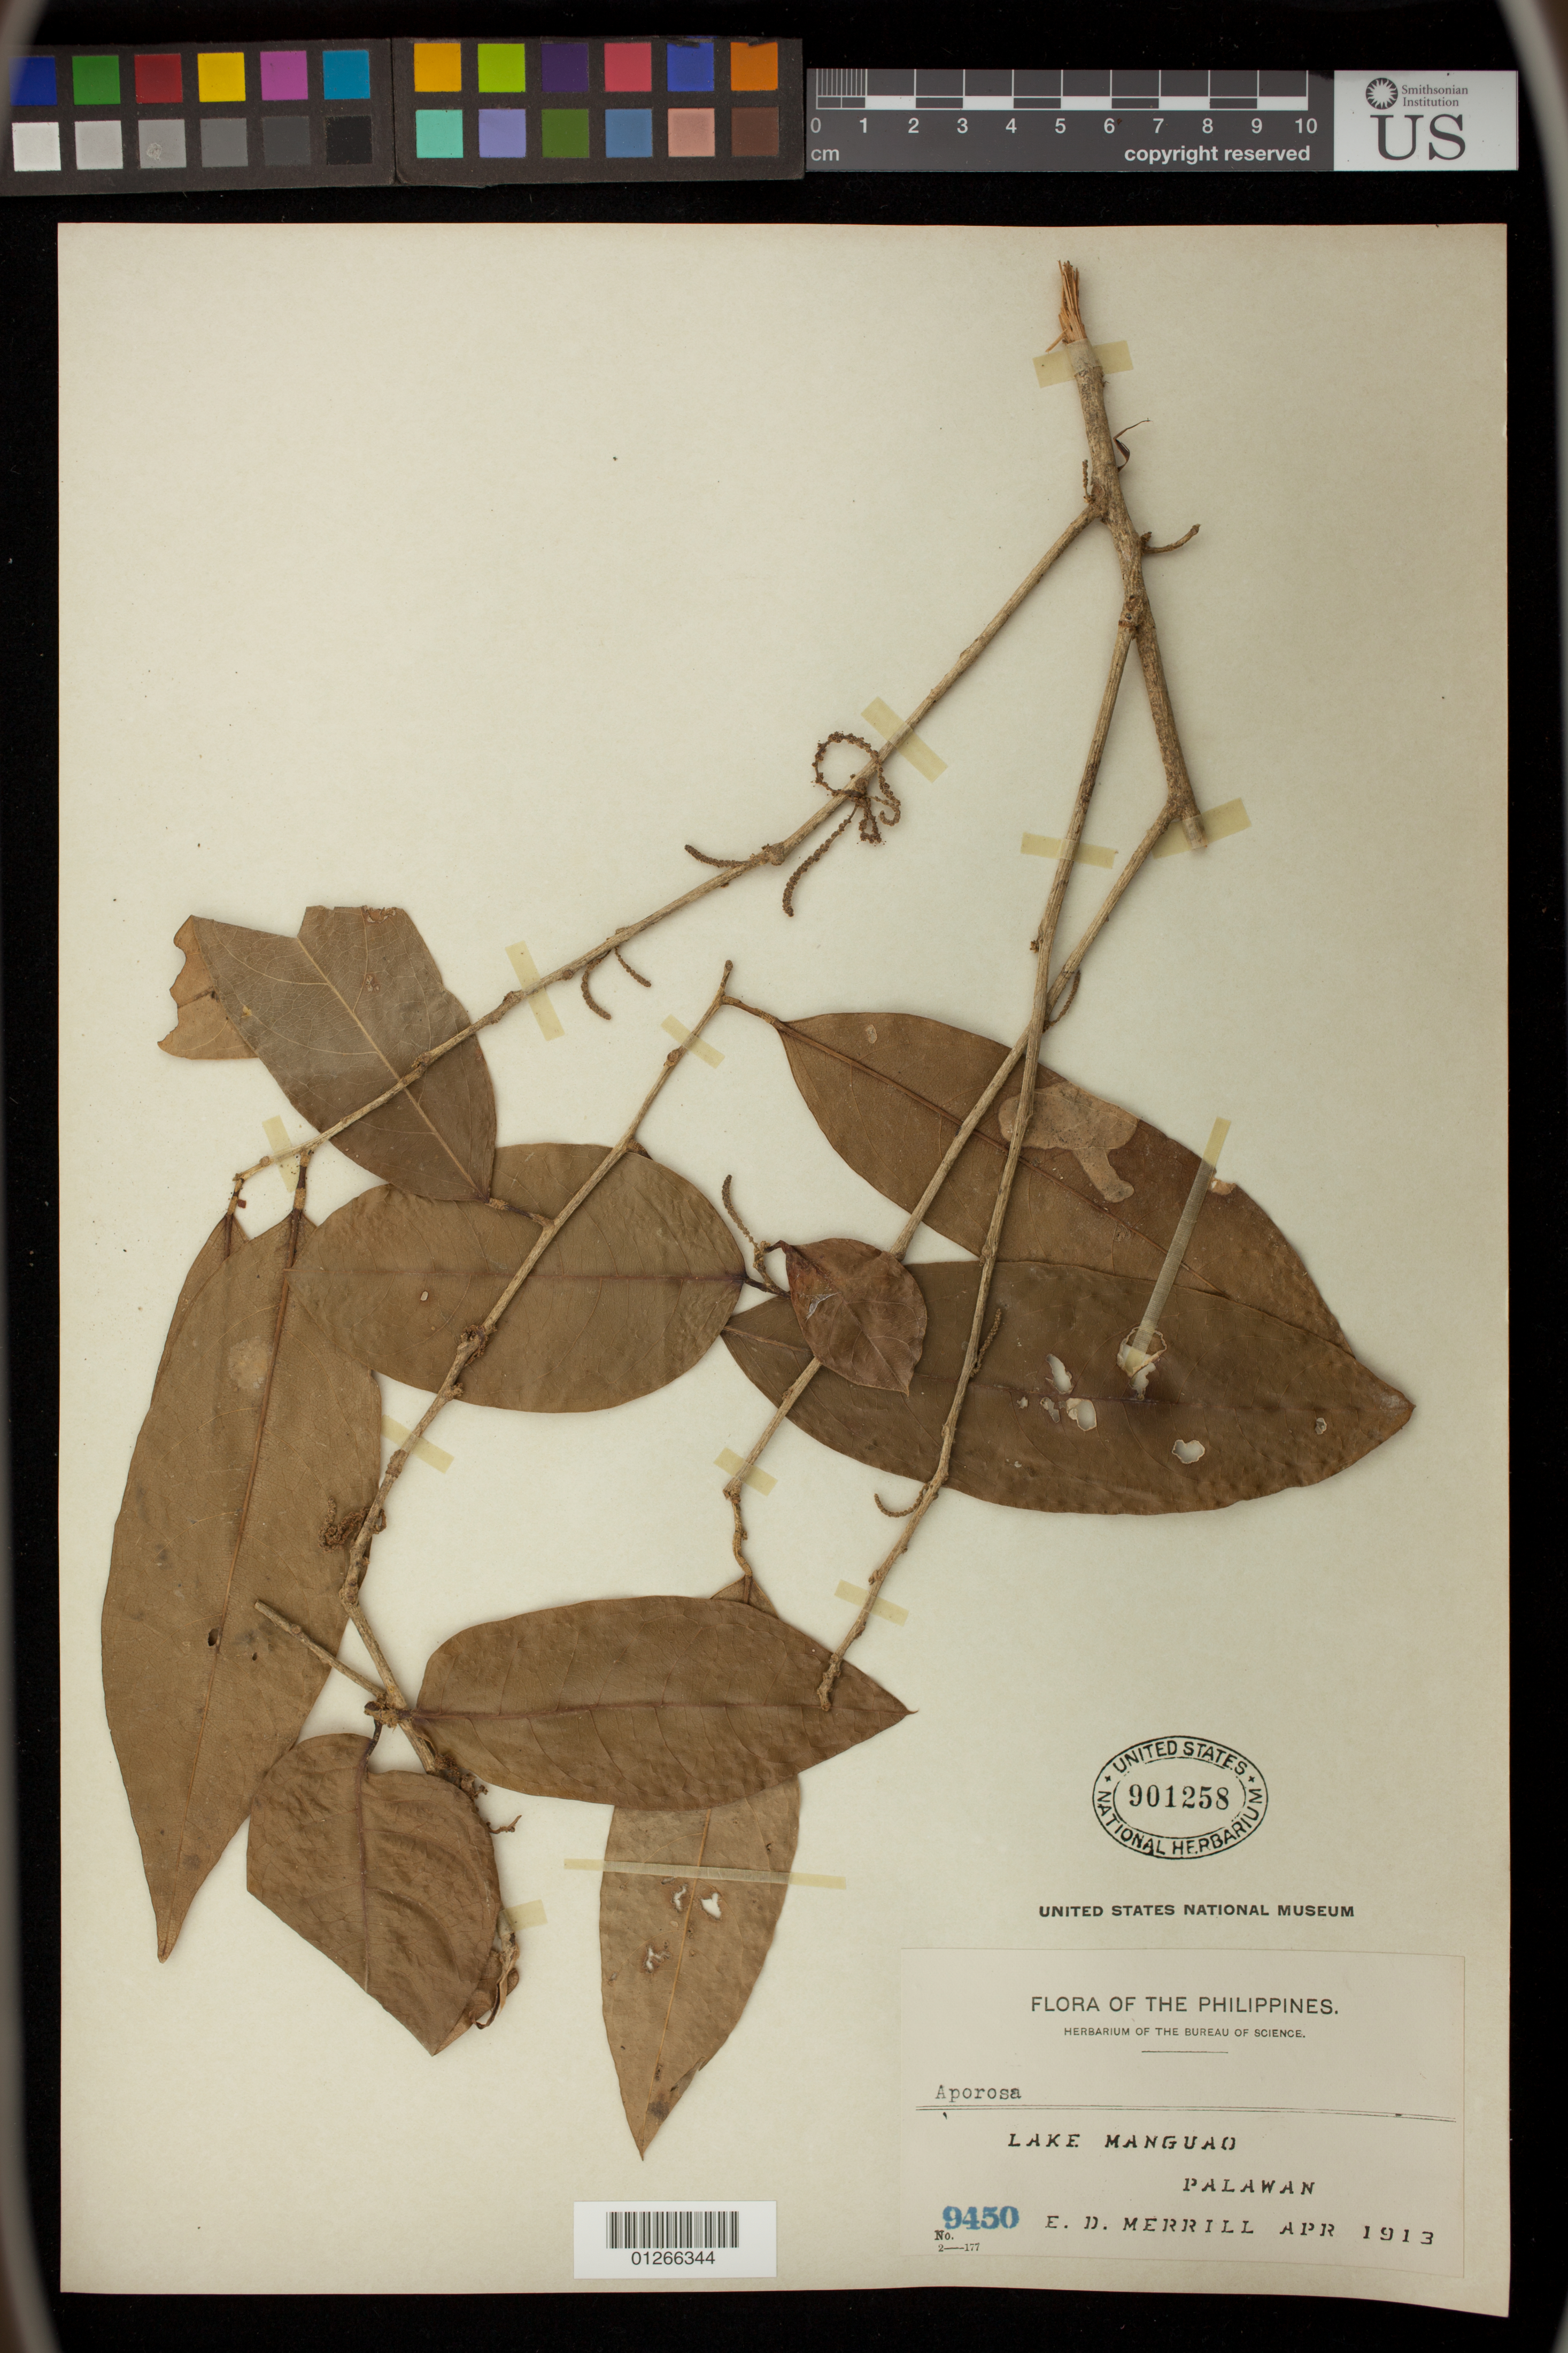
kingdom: Plantae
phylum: Tracheophyta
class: Magnoliopsida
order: Malpighiales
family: Phyllanthaceae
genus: Aporosa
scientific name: Aporosa sp.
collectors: E. D. Merrill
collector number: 9450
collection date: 1913-04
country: Philippines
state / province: Mimaropa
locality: Lake Manguao,